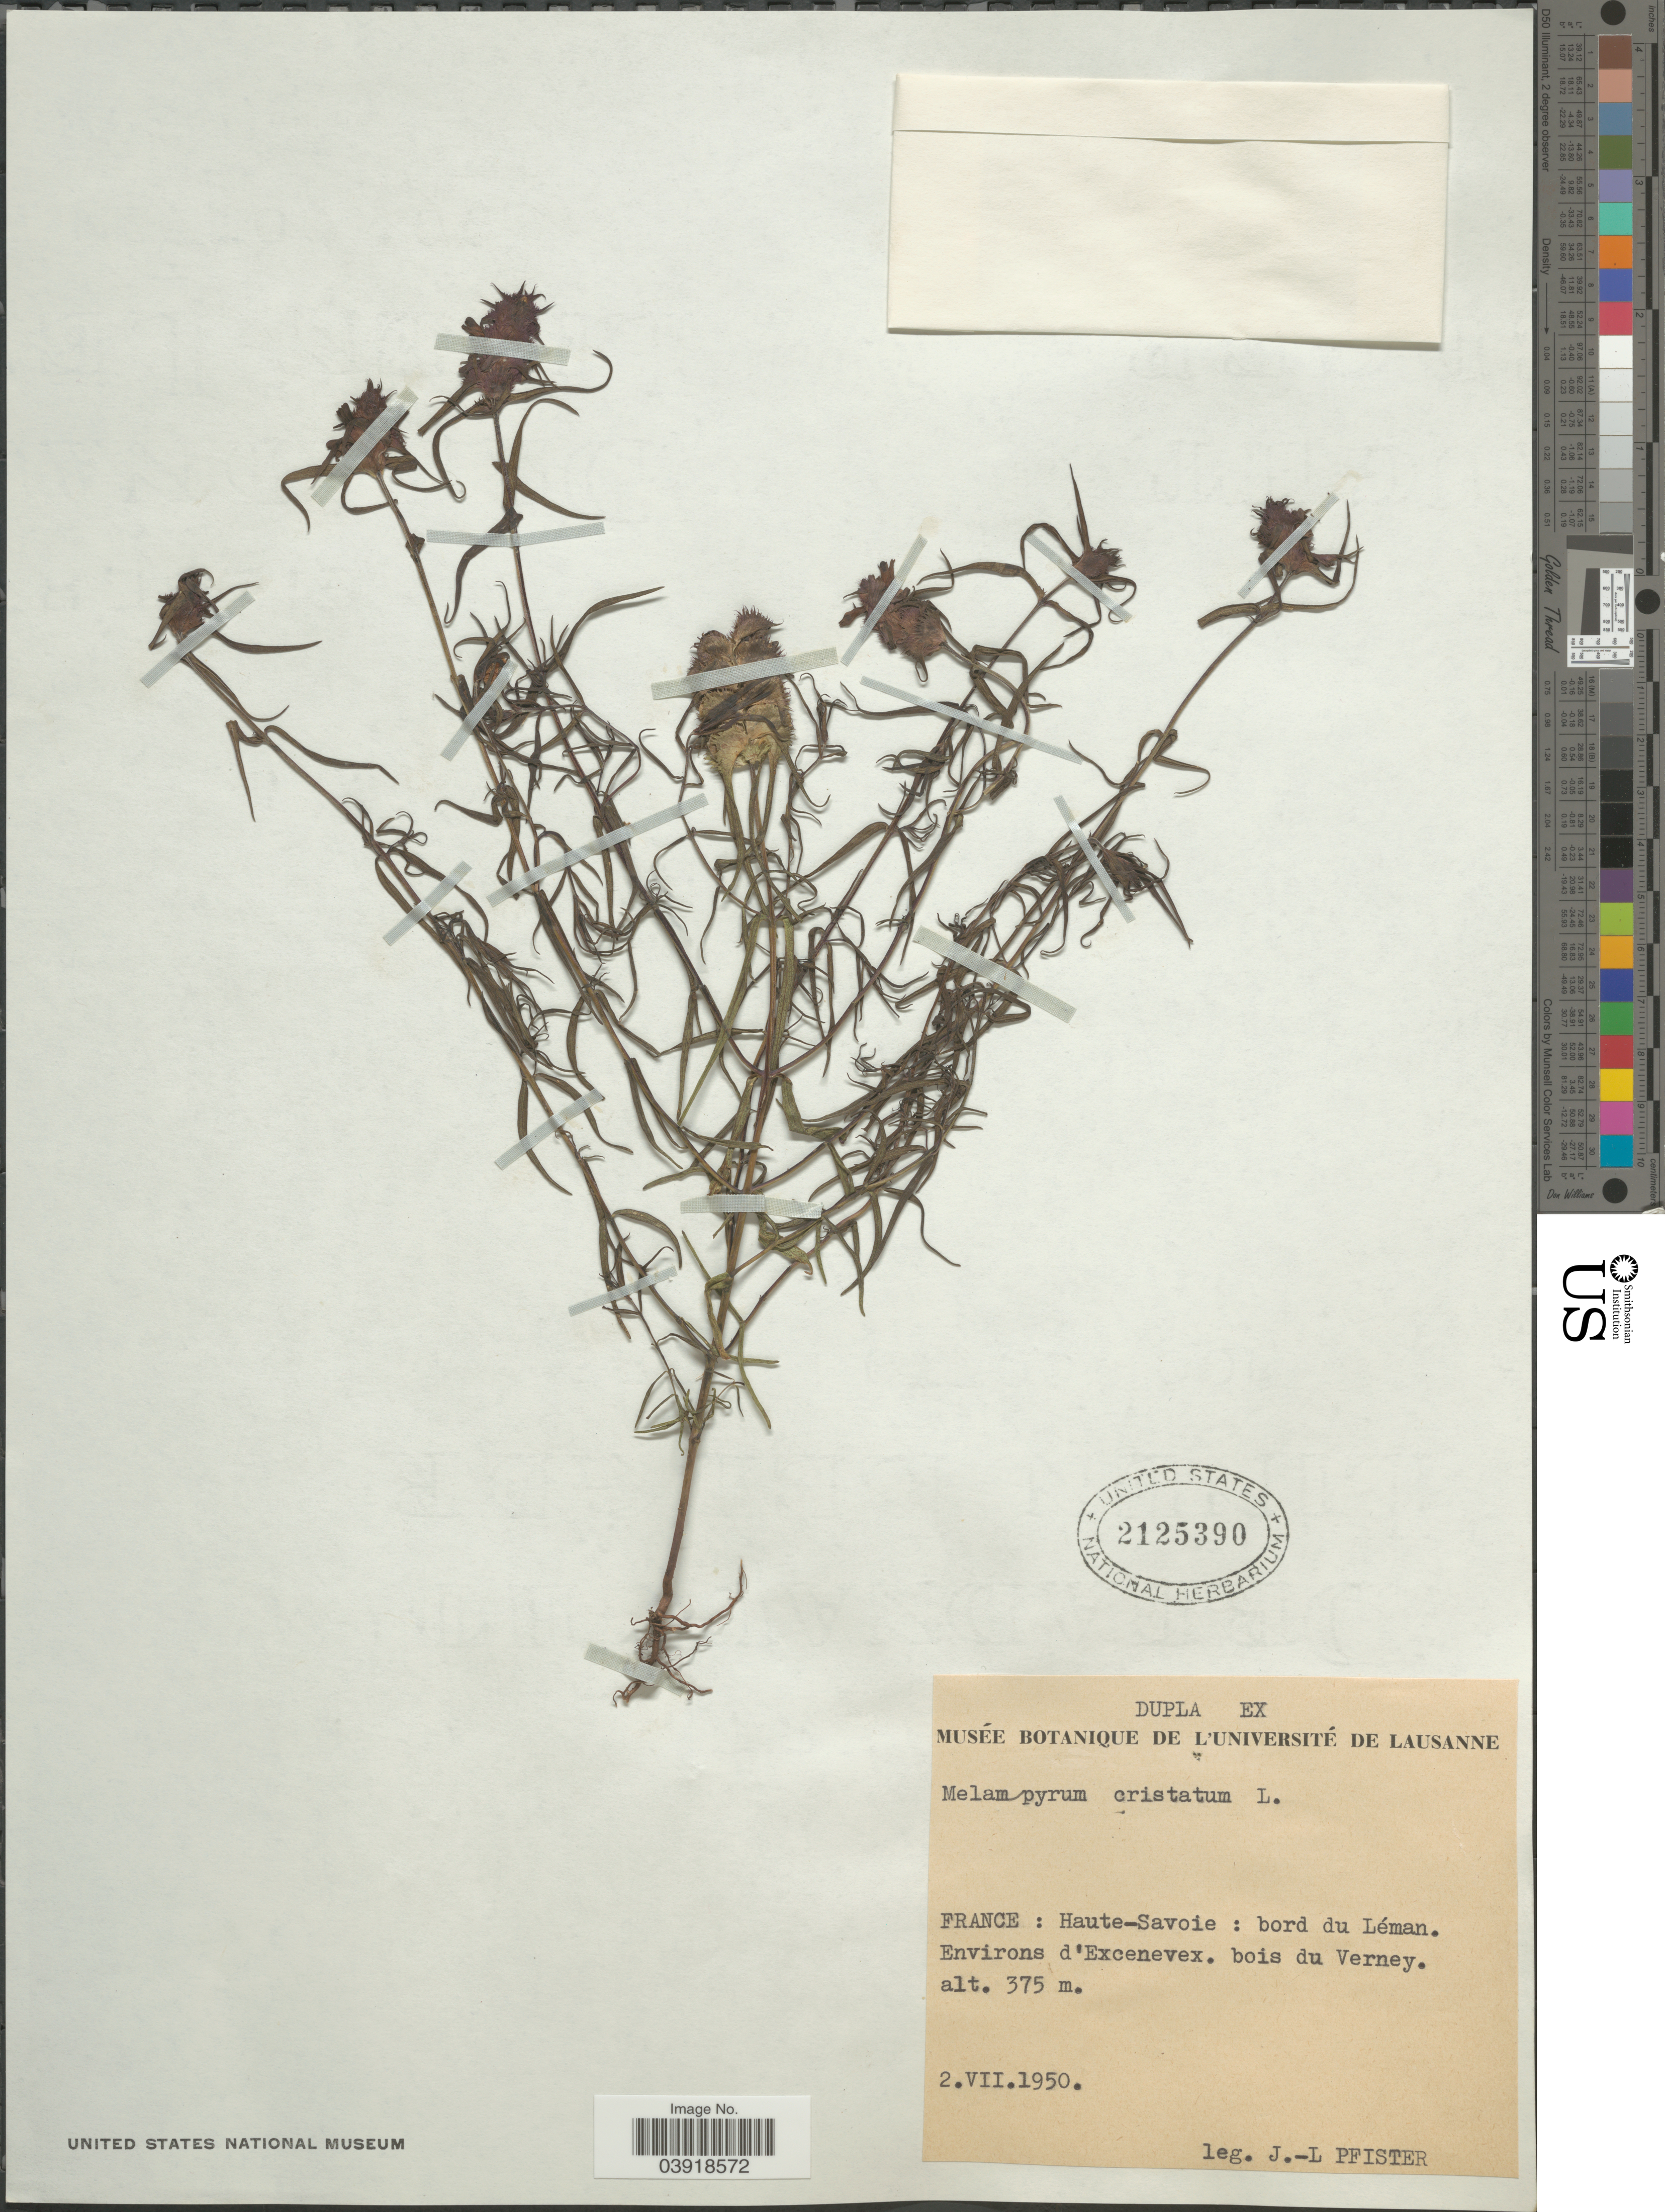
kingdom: Plantae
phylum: Tracheophyta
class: Magnoliopsida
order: Lamiales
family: Orobanchaceae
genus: Melampyrum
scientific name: Melampyrum cristatum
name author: Hablitz ex Steud.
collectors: J. Pfister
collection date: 1950-07-02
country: France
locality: Haute-Savoie: bord du Léman. Environs d' Excenevex. bois du Verney.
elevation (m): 375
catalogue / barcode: US 2125390